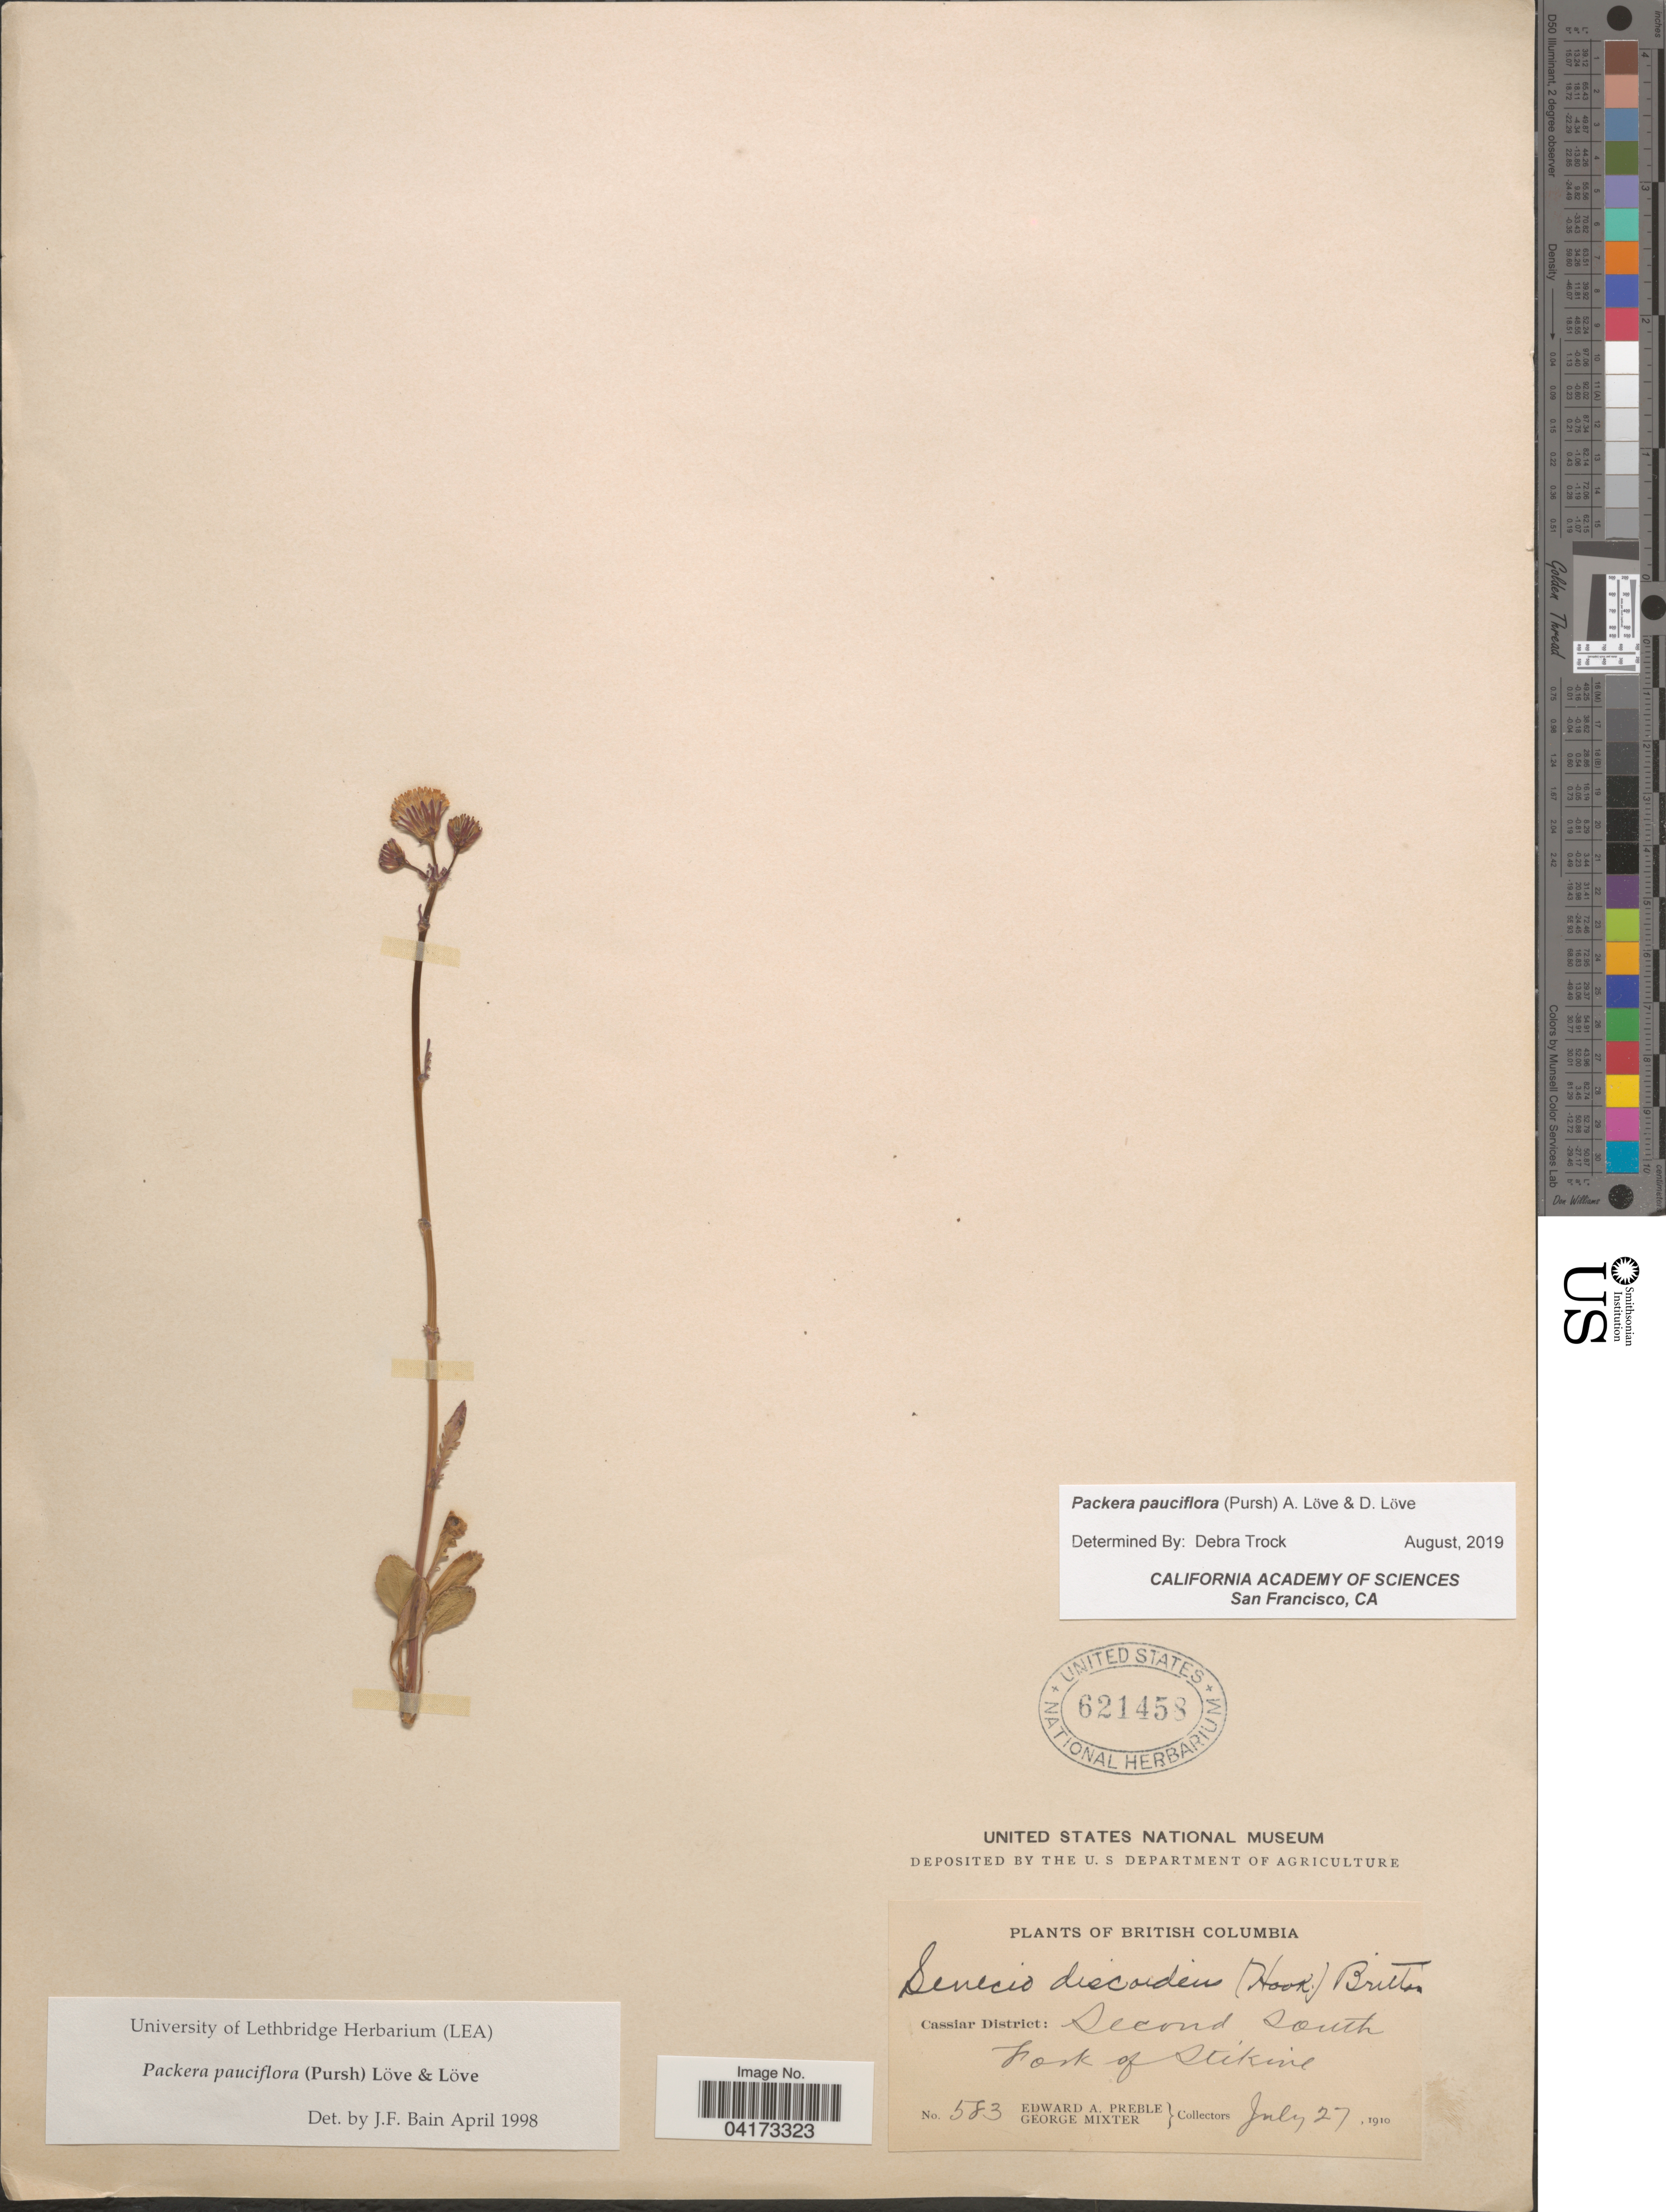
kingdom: Plantae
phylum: Tracheophyta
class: Magnoliopsida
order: Asterales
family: Asteraceae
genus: Packera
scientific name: Packera pauciflora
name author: (Pursh) W.A. Weber & Á. Löve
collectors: E. Preble & G. Mixter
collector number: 583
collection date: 1910-07-27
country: Canada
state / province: British Columbia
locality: Cassiar District: Second South Fork of Stikine.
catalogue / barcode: US 621458